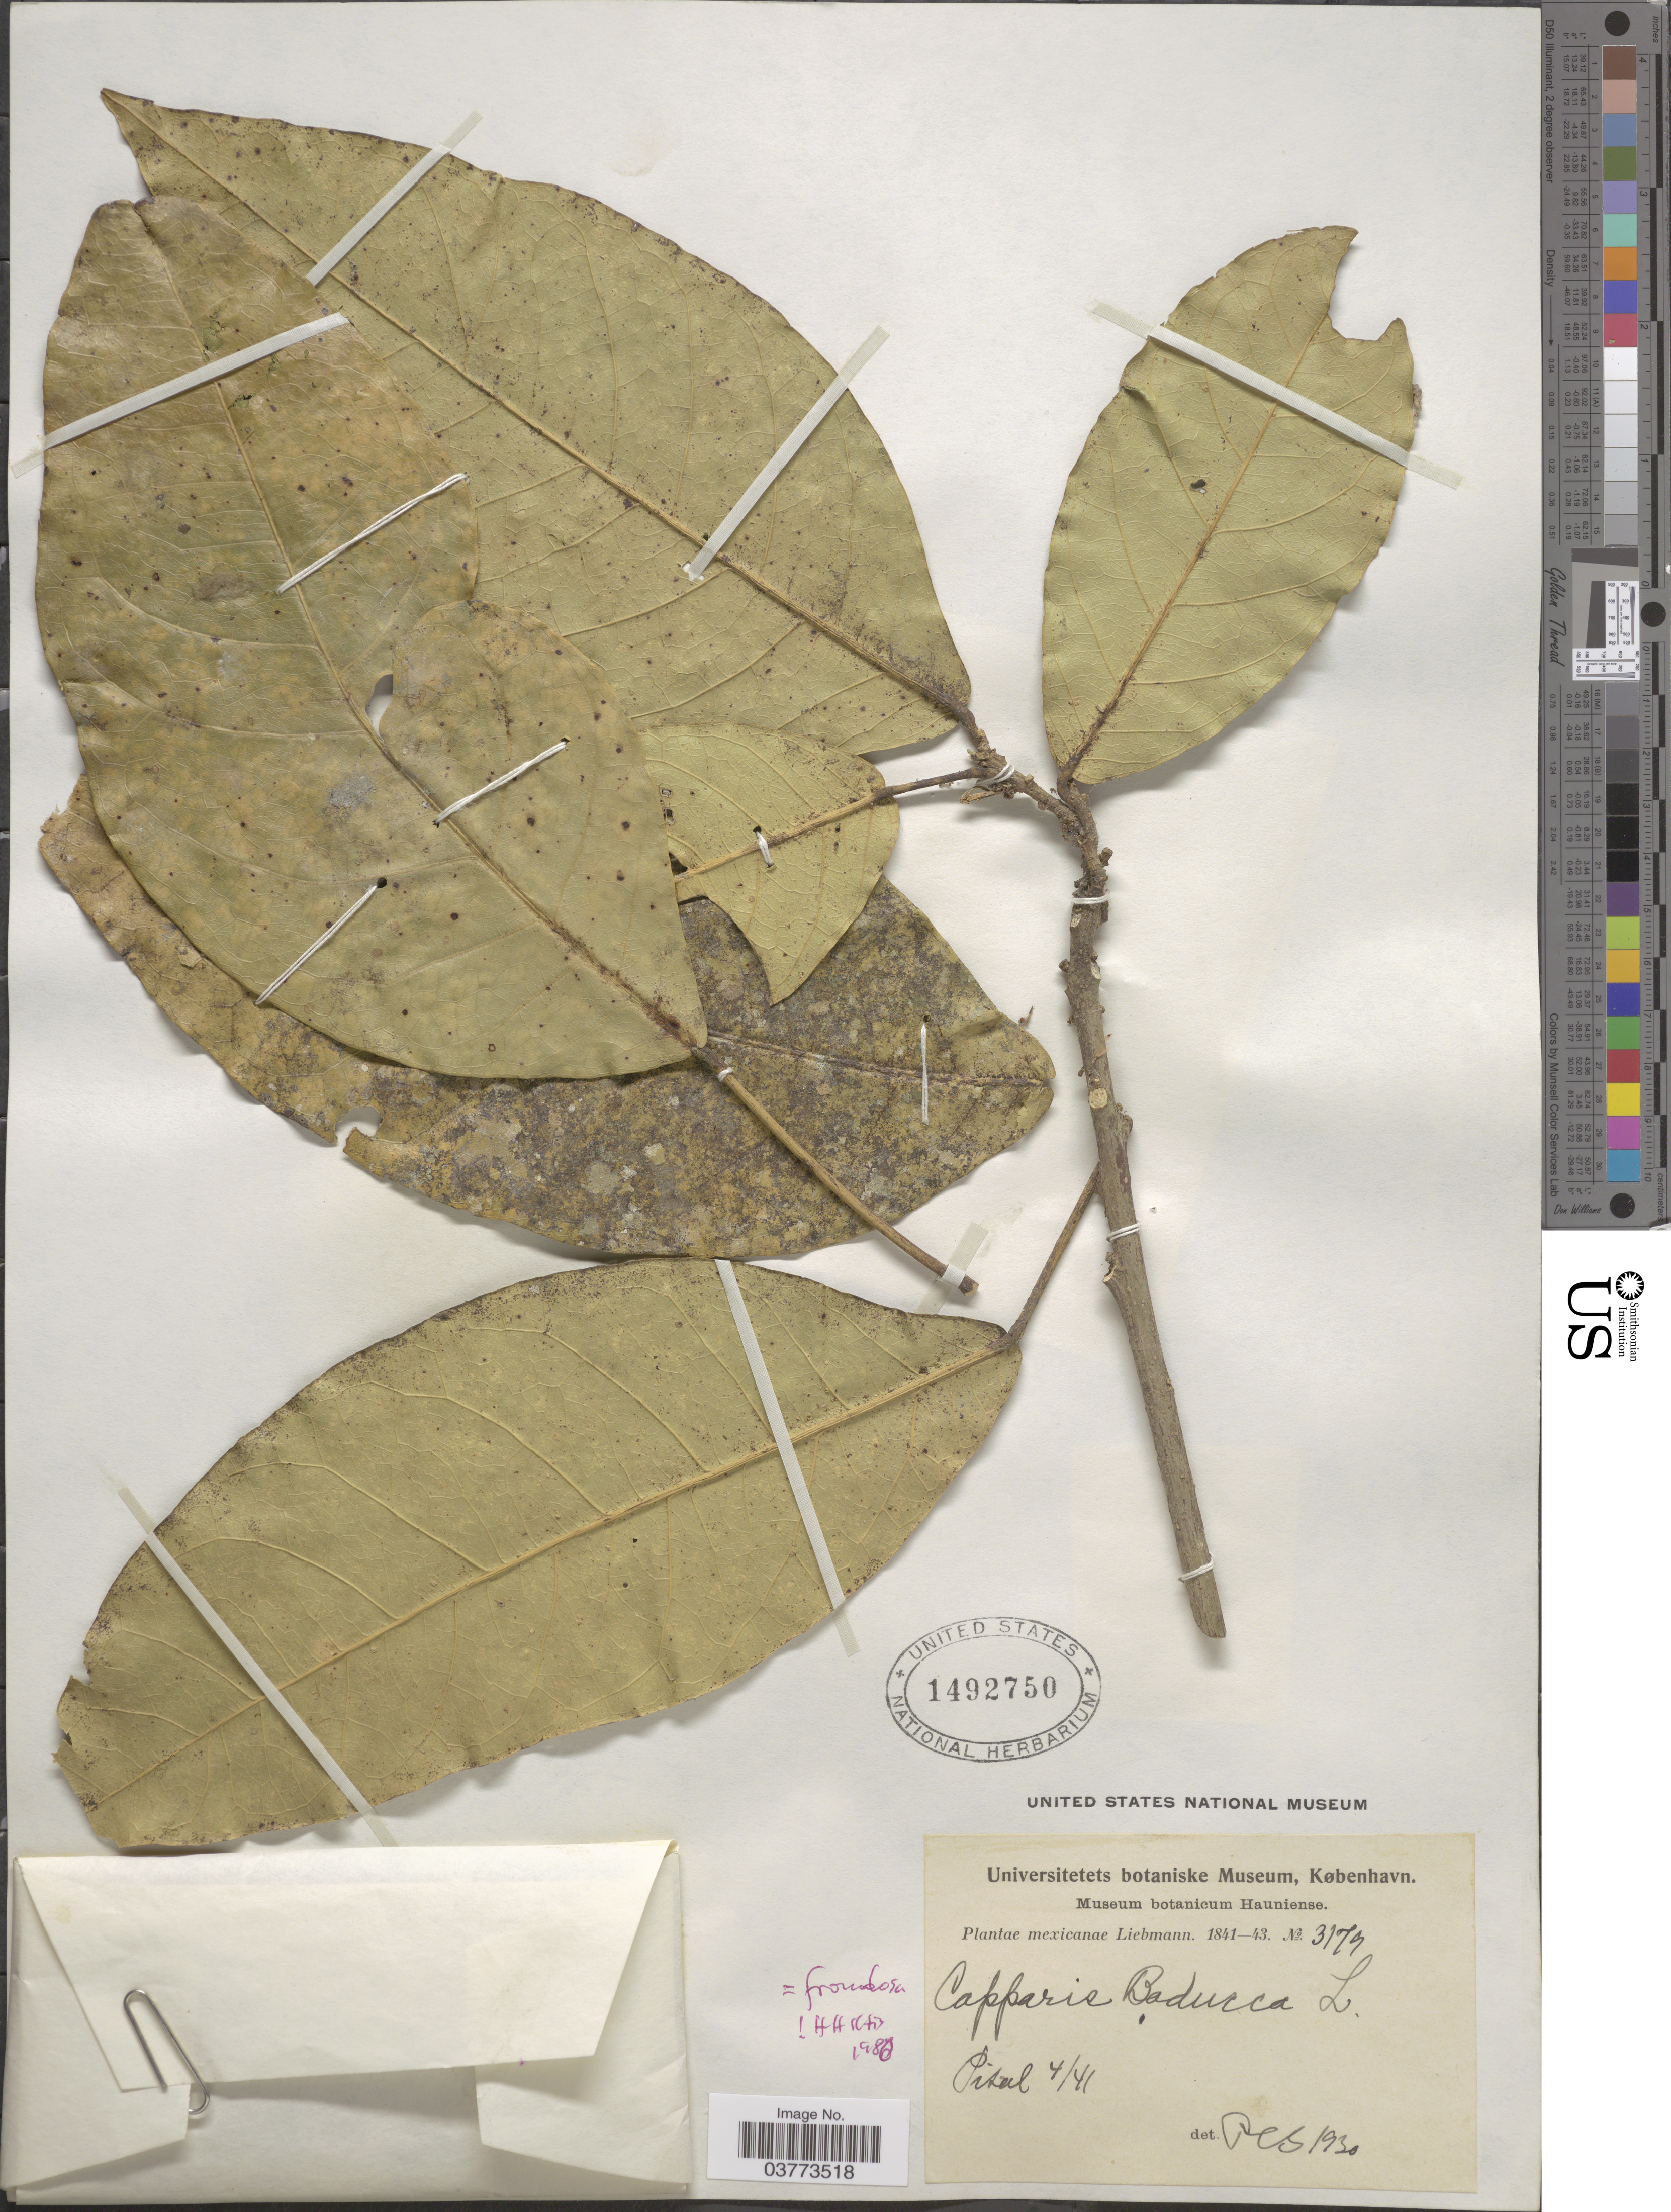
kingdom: Plantae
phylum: Tracheophyta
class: Magnoliopsida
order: Brassicales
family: Capparaceae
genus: Capparidastrum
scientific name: Capparidastrum frondosum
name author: (Jacq.) Cornejo & Iltis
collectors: Liebmann, --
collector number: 3174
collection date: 1841-04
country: Mexico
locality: Pital.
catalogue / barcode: US 1492750